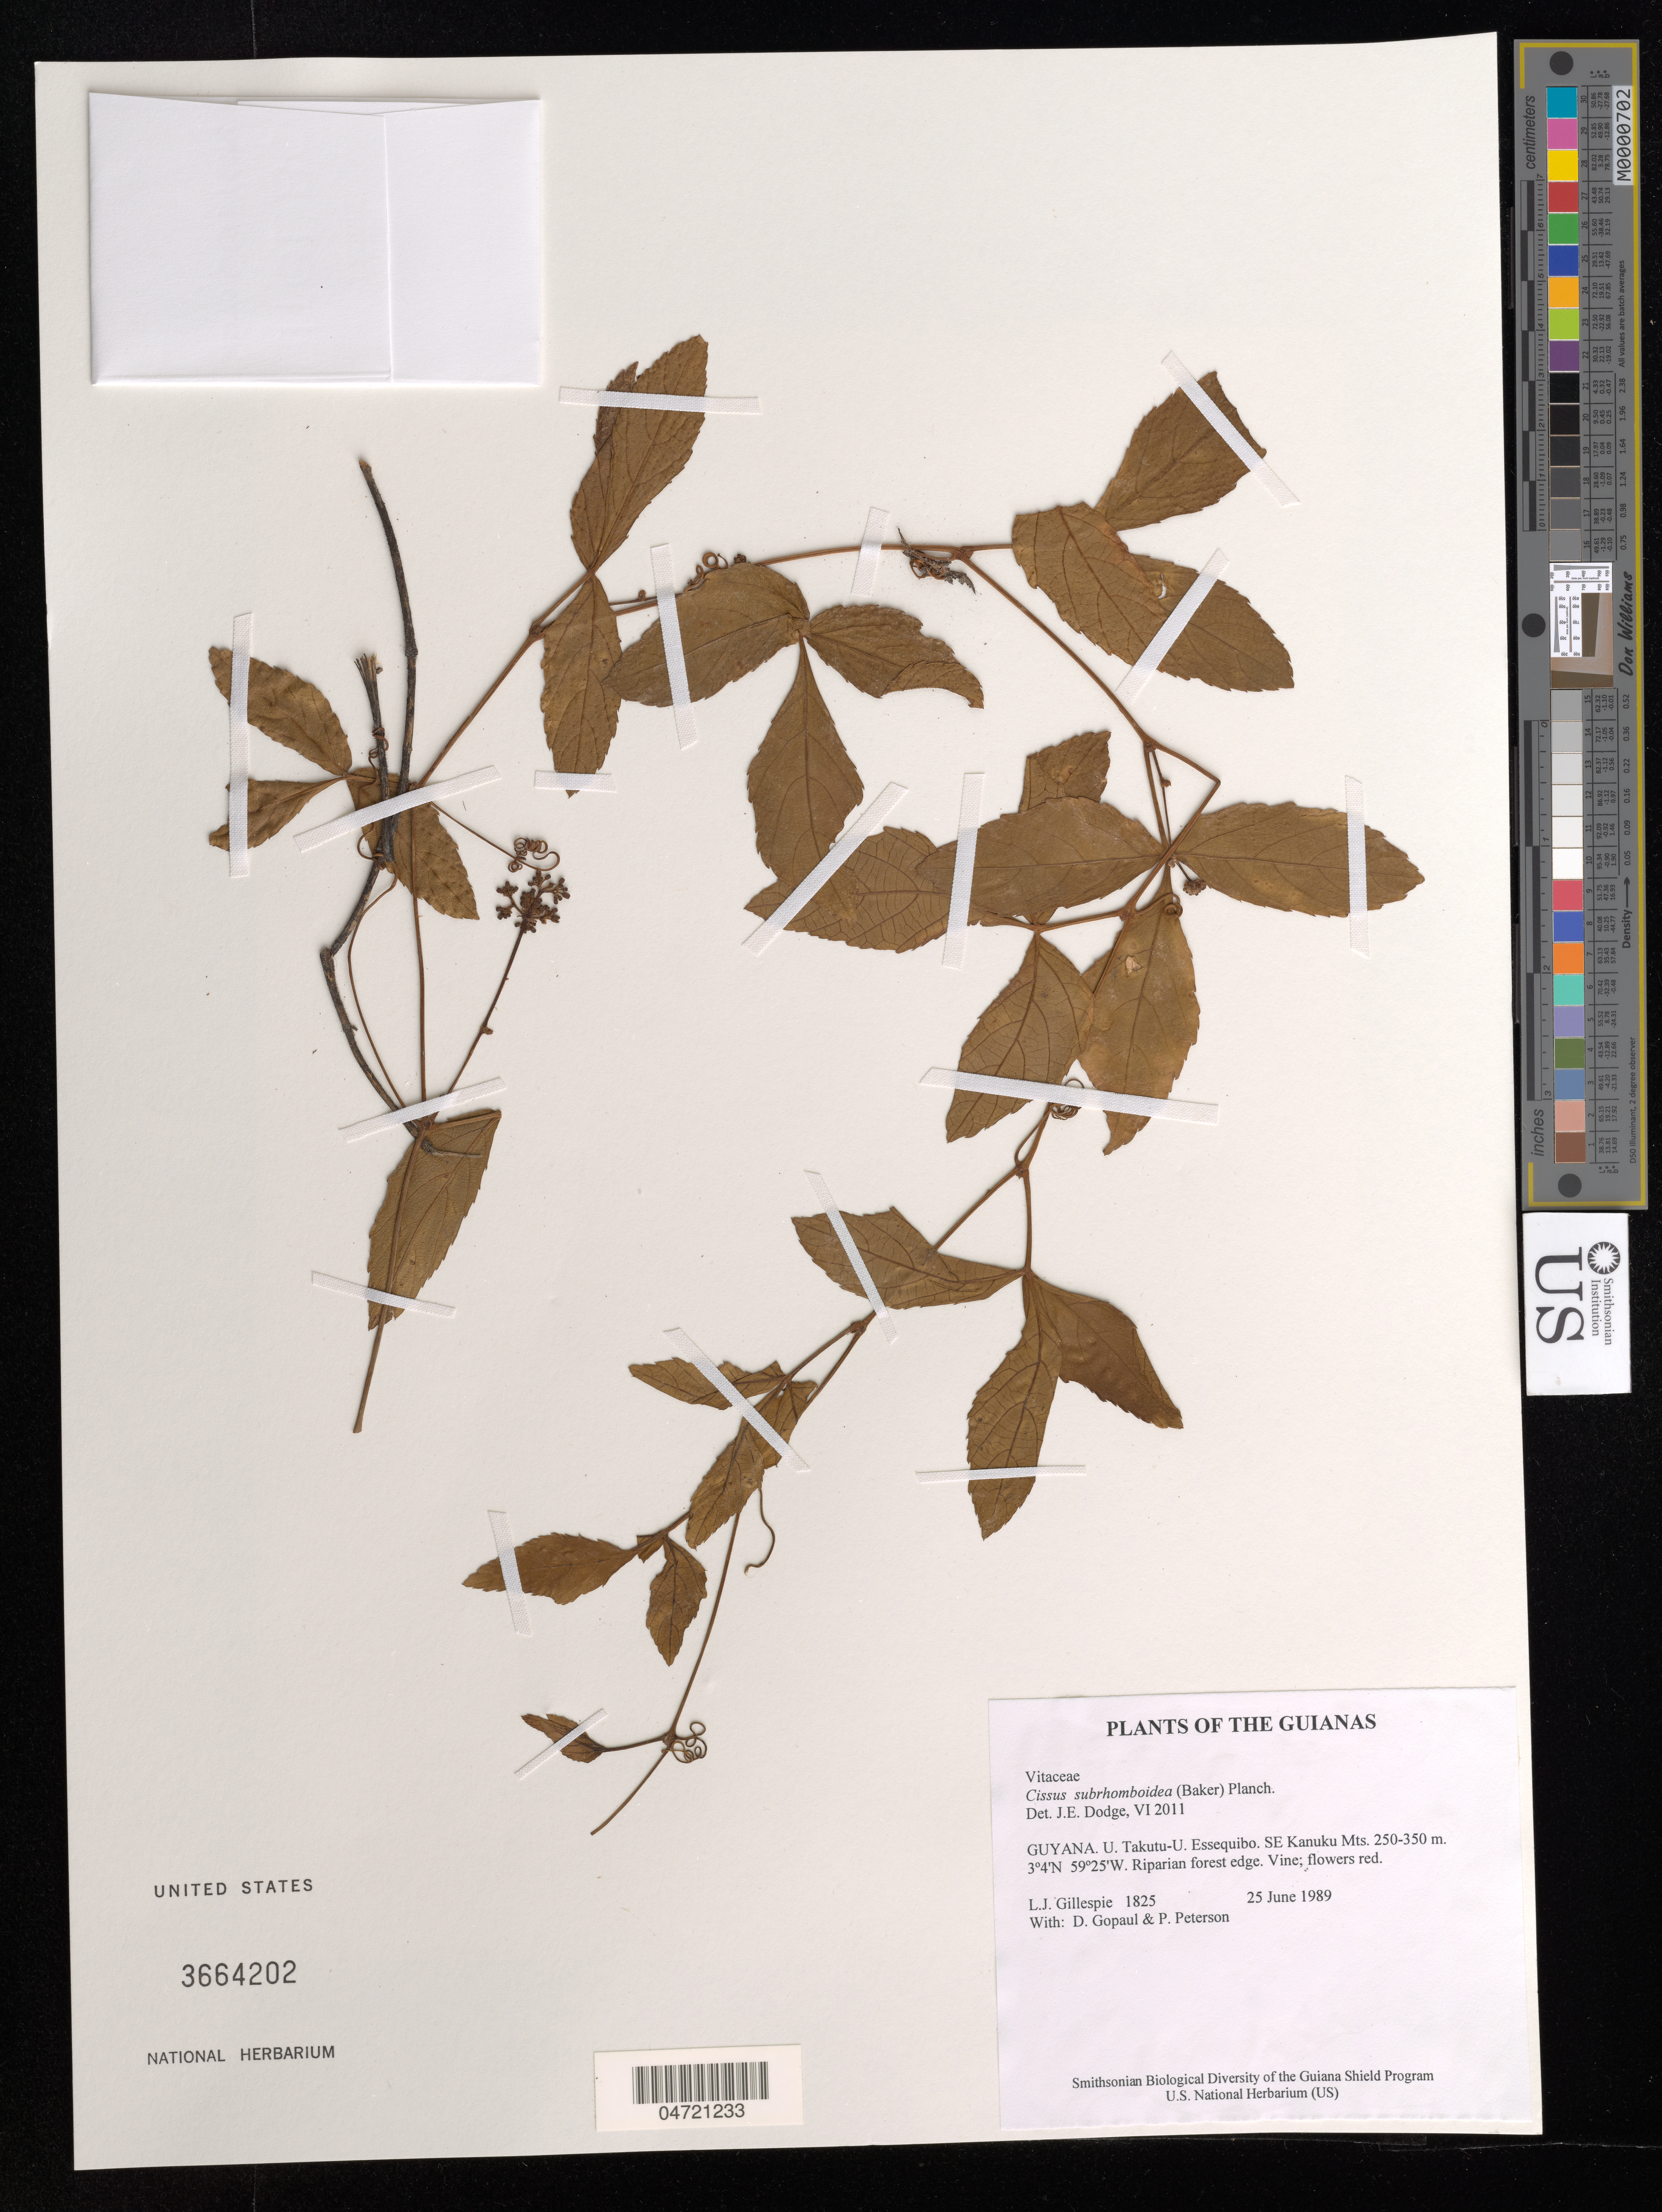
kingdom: Plantae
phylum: Tracheophyta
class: Magnoliopsida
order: Vitales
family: Vitaceae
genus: Cissus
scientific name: Cissus subrhomboidea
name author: (Baker) Planch.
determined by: Dodge, J. E.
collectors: L. J. Gillespie, D. Gopaul & P. M. Peterson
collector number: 1825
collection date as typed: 25 June 1989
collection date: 1989-06-25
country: Guyana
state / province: U. Takutu-U. Essequibo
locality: SE Kanuku Mts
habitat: Riparian forest edge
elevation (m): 250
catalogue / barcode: US 3664202